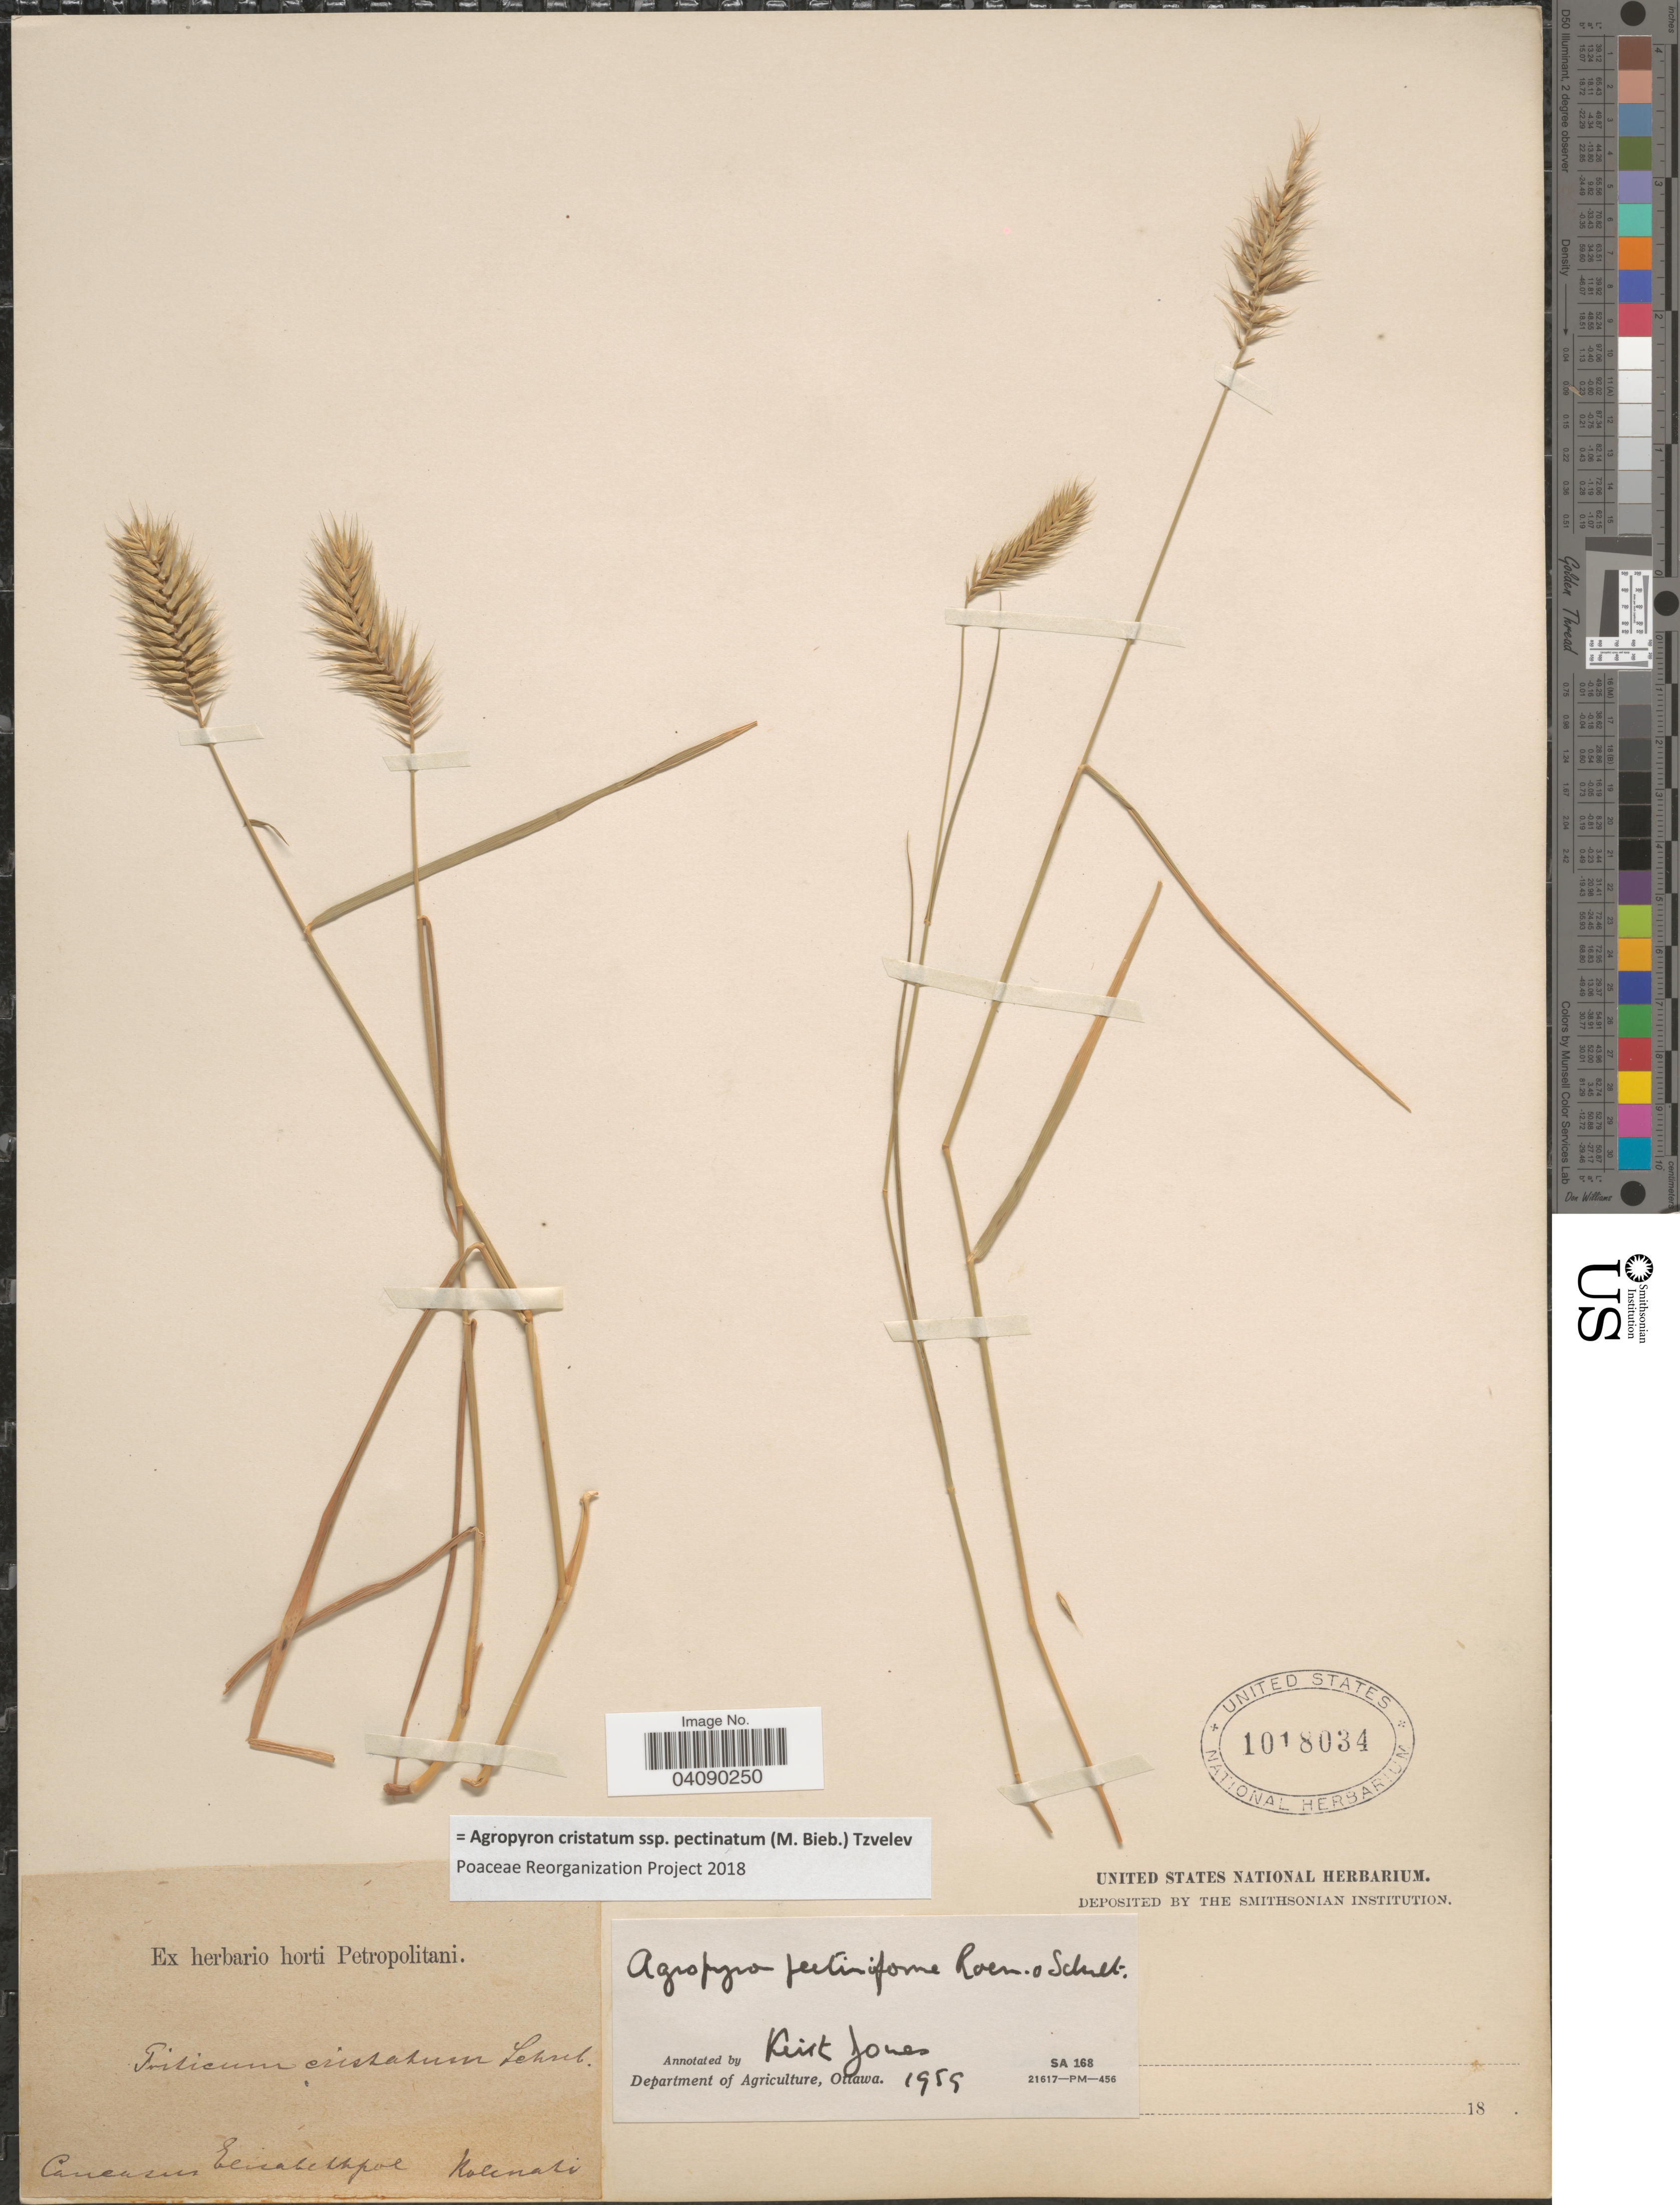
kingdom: Plantae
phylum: Tracheophyta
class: Liliopsida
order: Poales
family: Poaceae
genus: Agropyron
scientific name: Agropyron cristatum subsp. pectinatum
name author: (M. Bieb.) Tzvelev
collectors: Kolenati, --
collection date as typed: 18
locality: Caucasus Elisabethpol.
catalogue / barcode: US 1018034